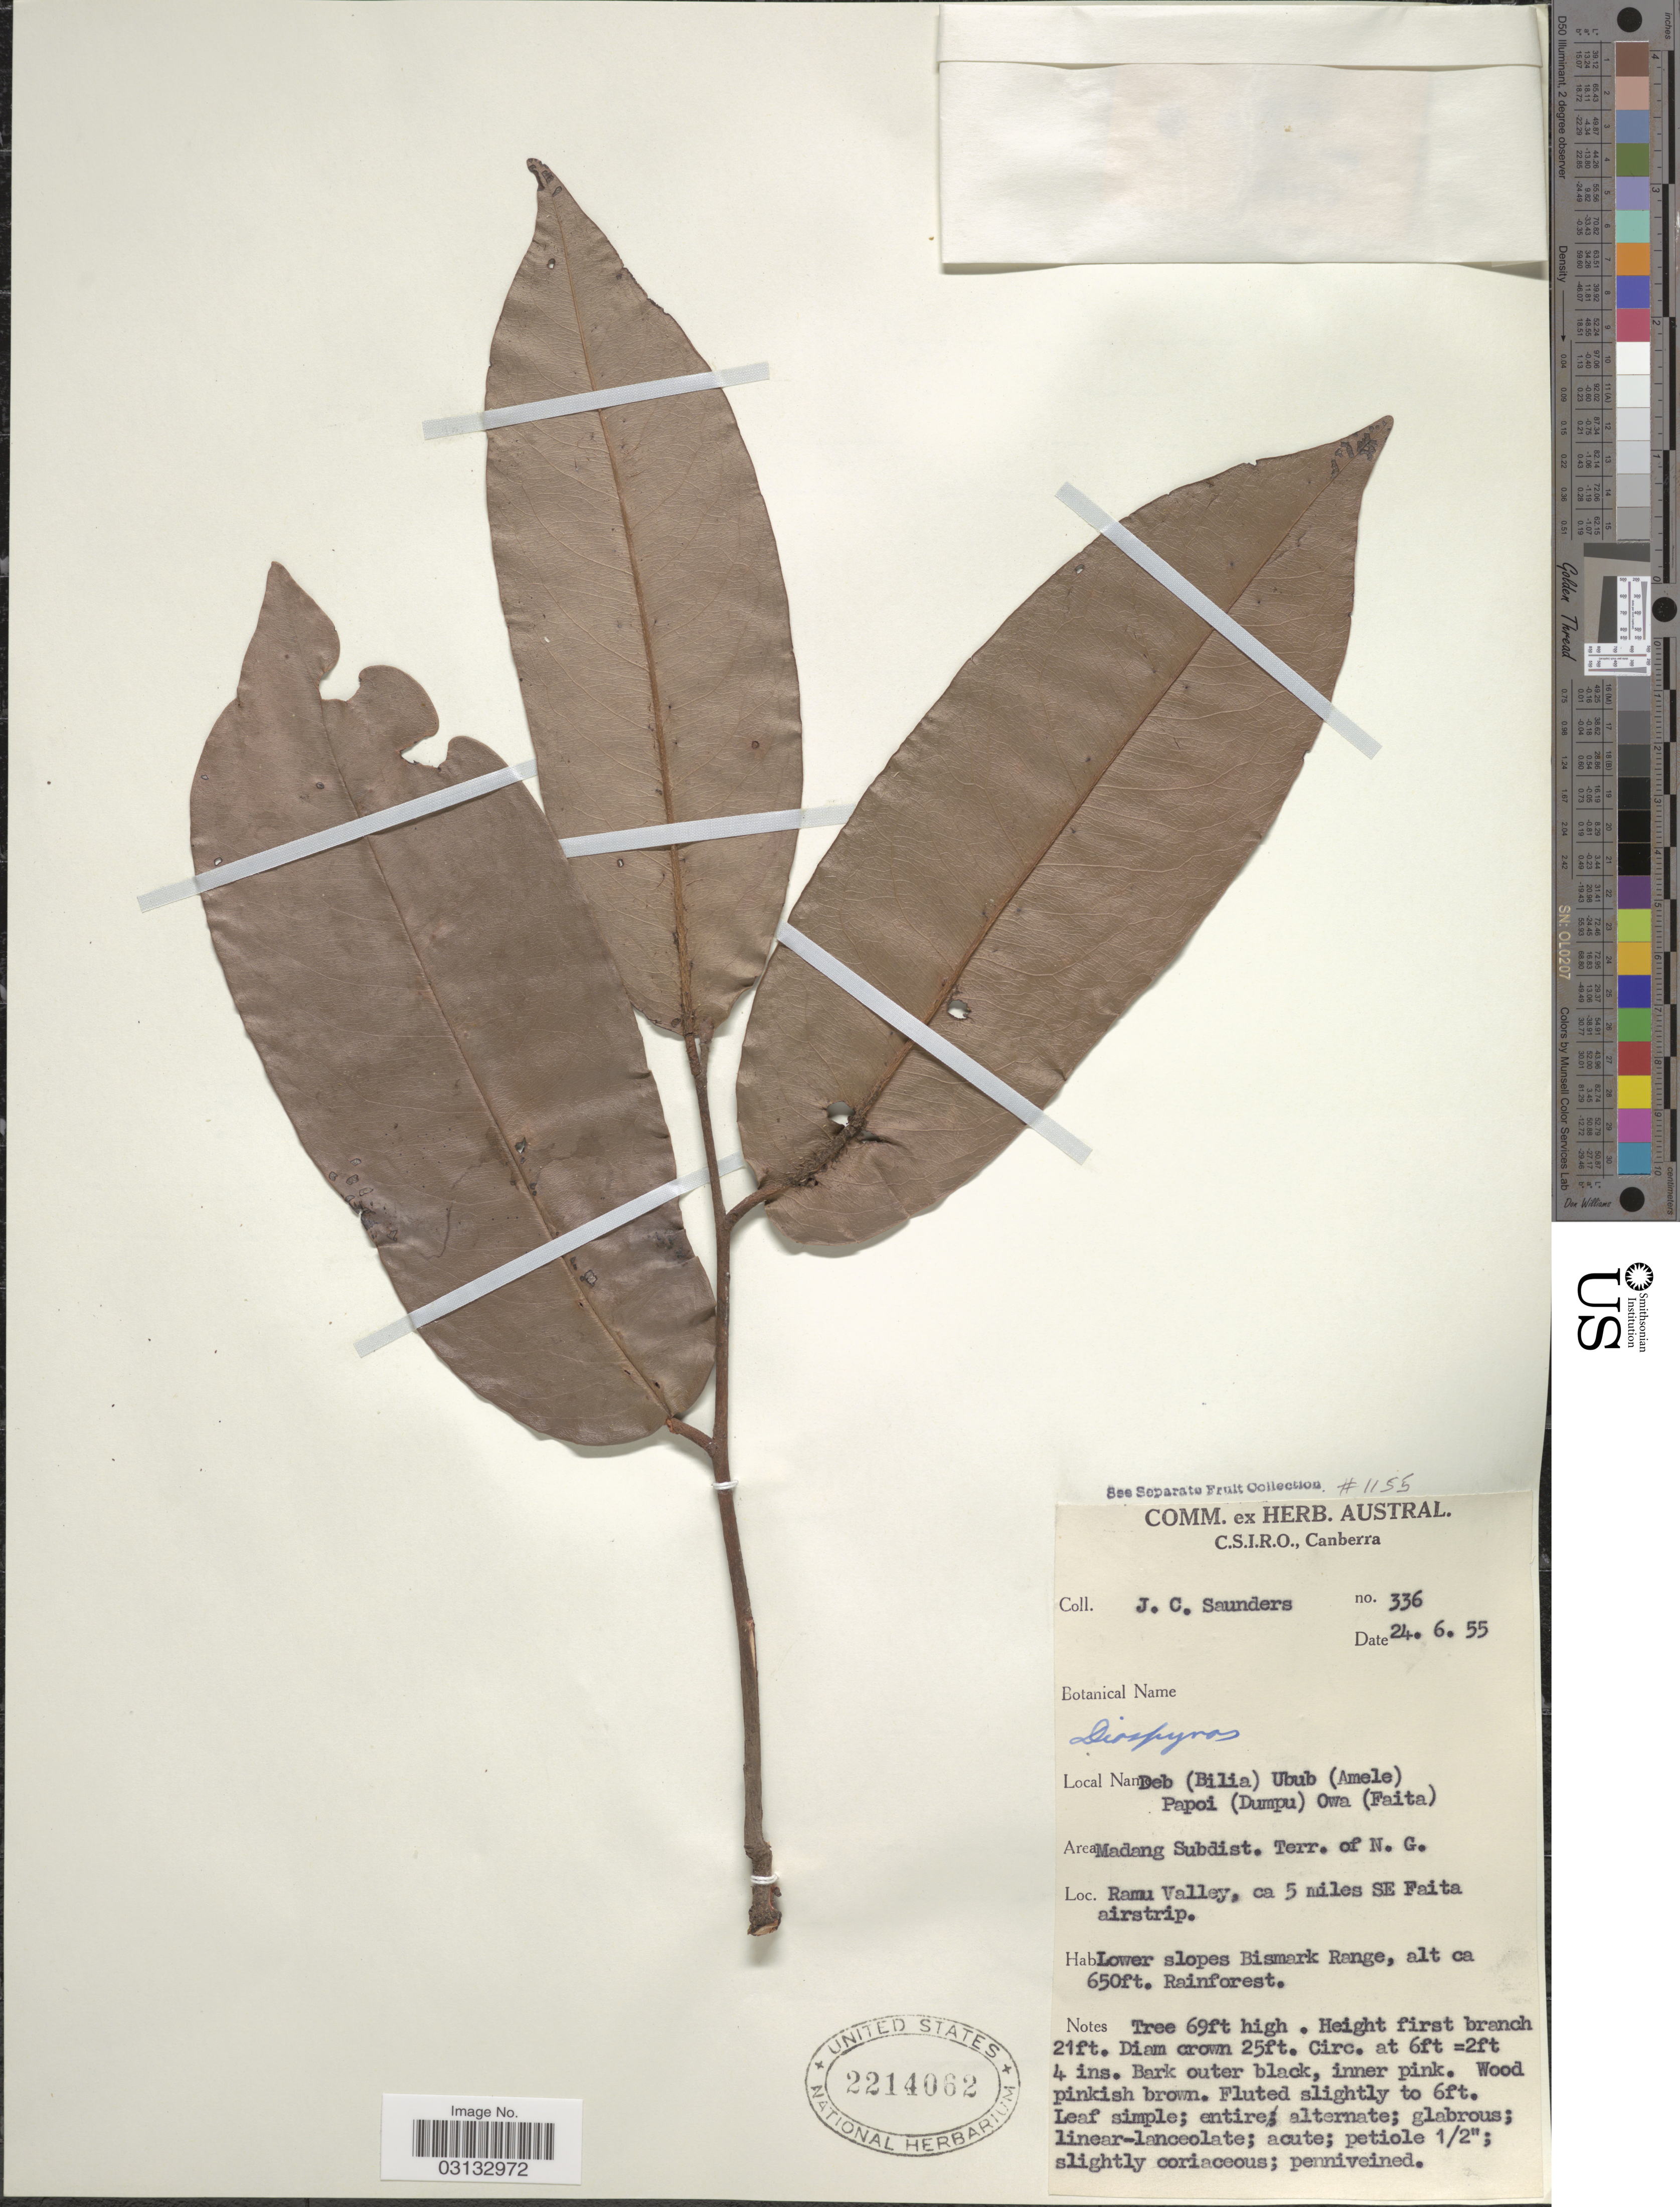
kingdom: Plantae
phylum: Tracheophyta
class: Magnoliopsida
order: Ericales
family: Ebenaceae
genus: Diospyros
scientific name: Diospyros sp.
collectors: J. C. Saunders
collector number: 336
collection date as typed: Transcribed d/m/y: 24/6/55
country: Papua New Guinea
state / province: Madang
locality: Madang Subdist. Terr. of N.G., Ramu Valley, ca 5 miles SE Faita airstrip. Lower slopes Bismark Range.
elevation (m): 198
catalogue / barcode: US 2214062